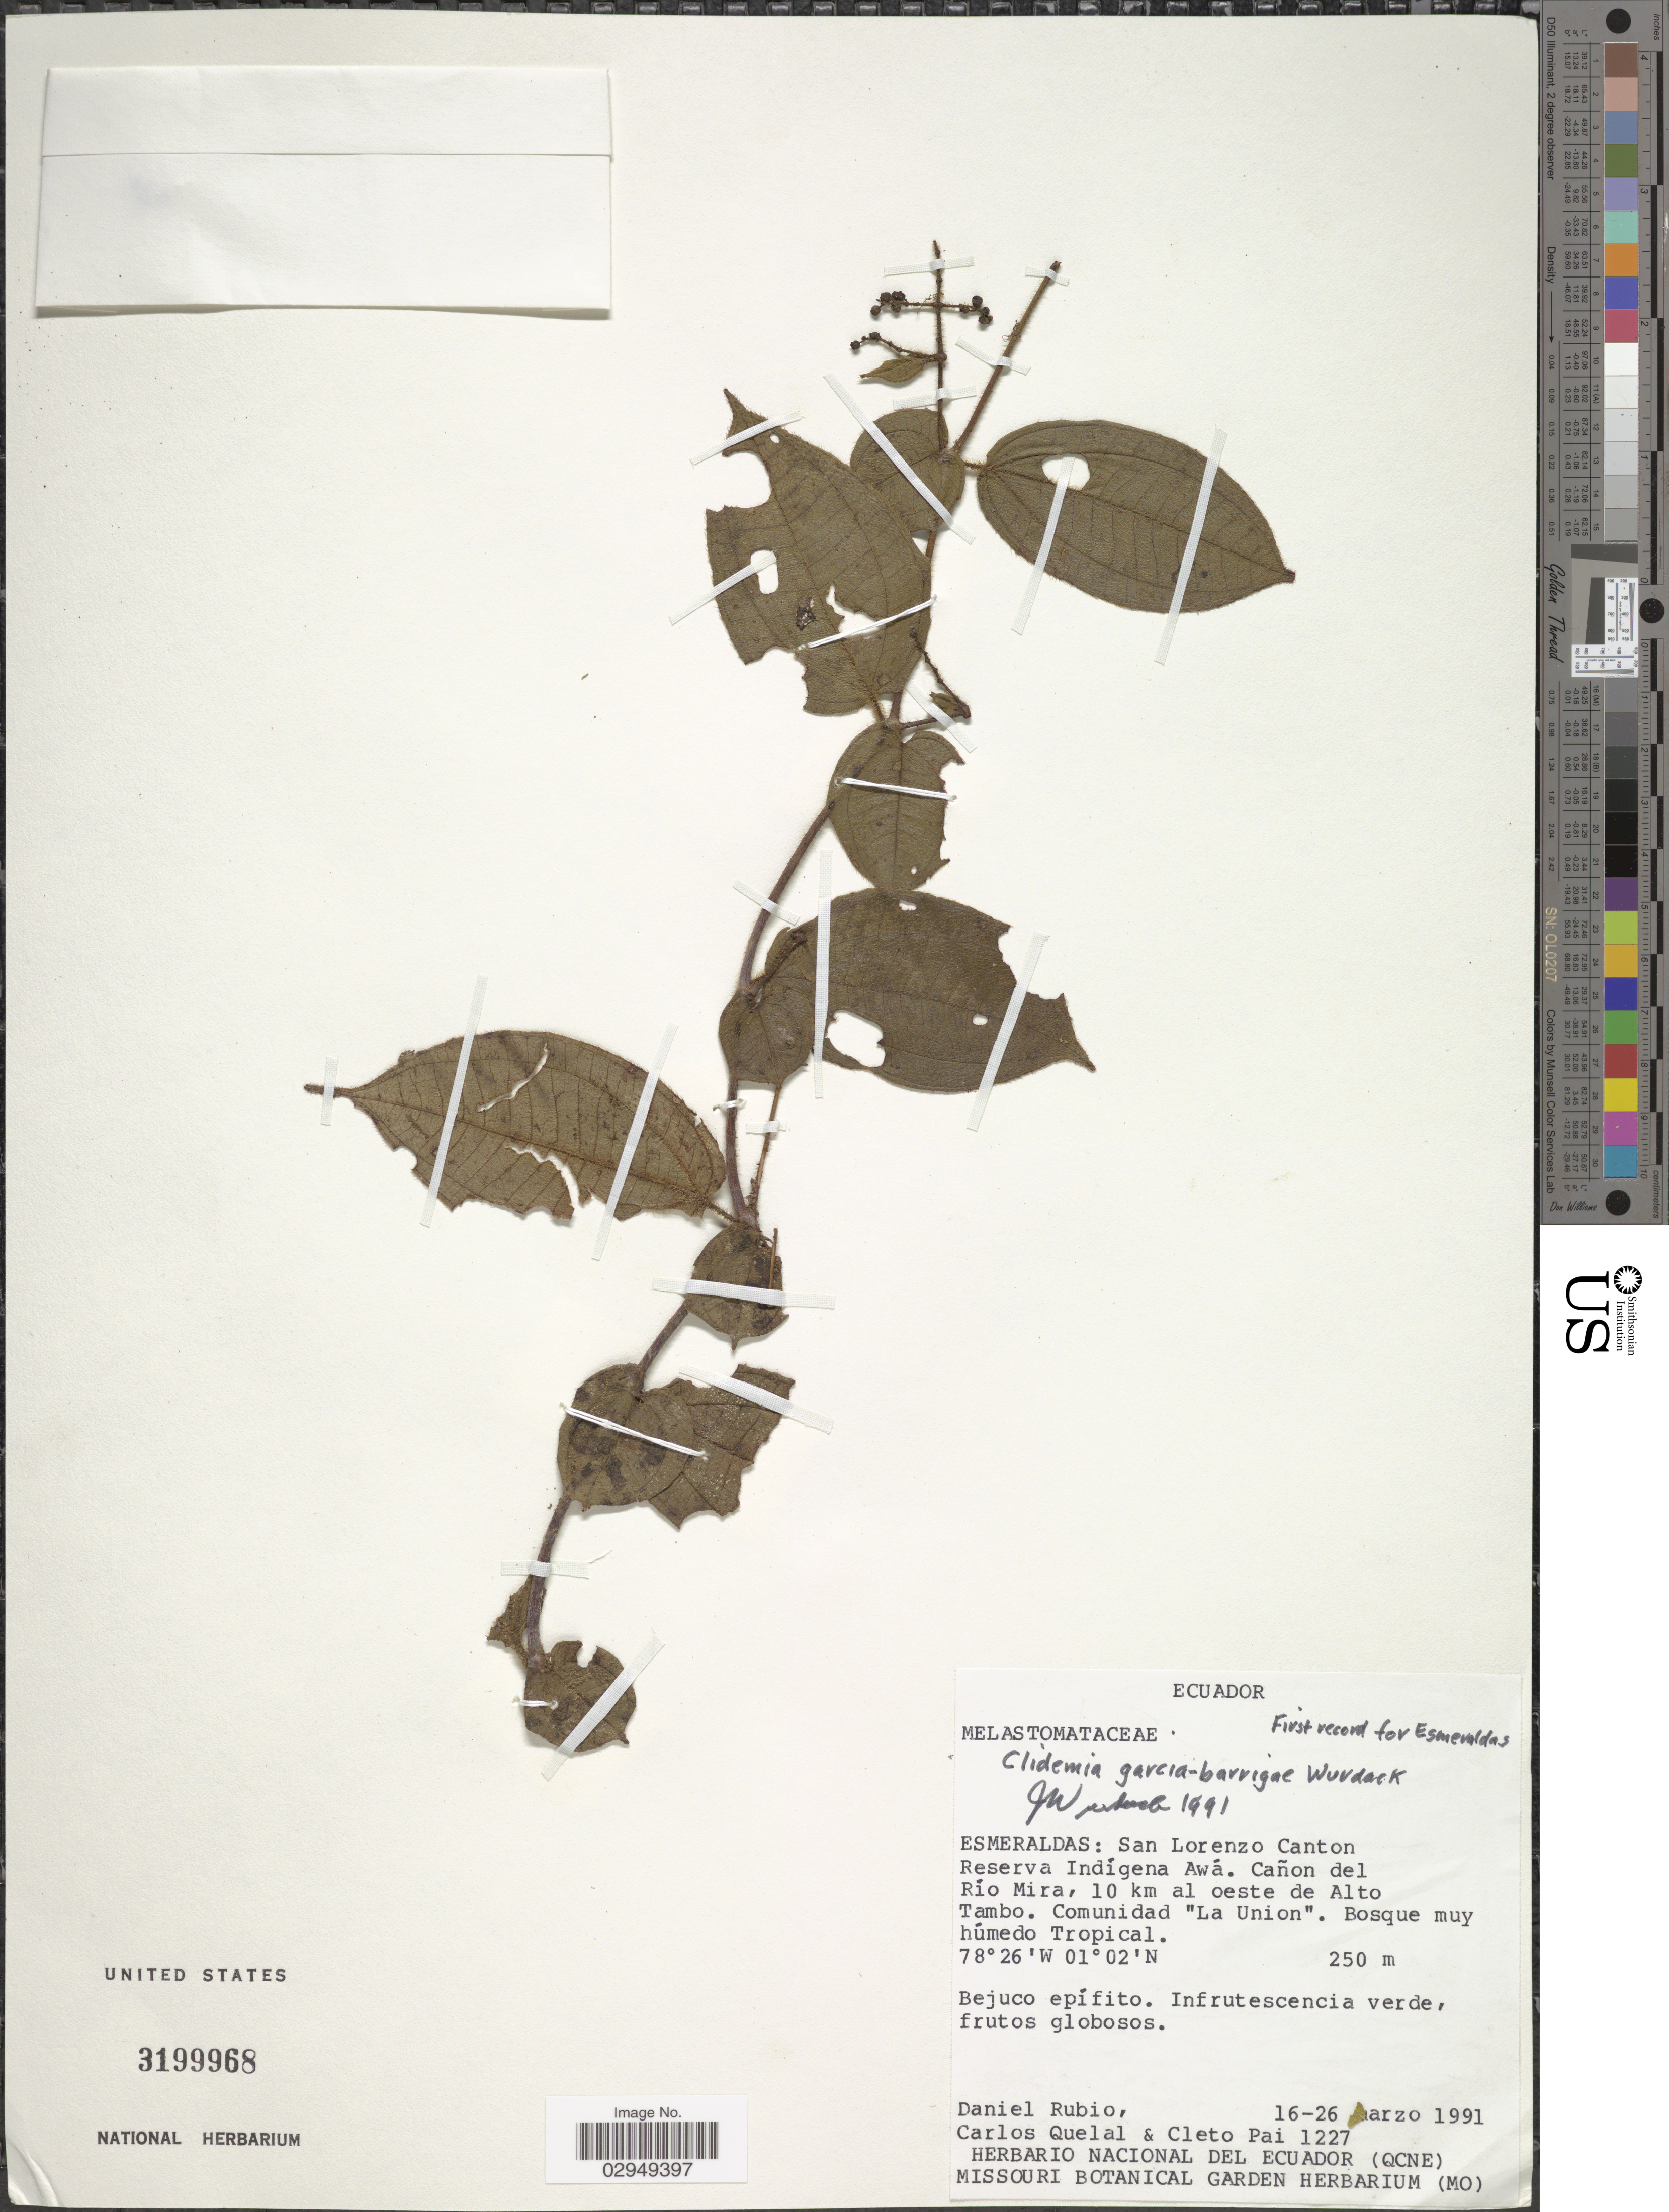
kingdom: Plantae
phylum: Tracheophyta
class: Magnoliopsida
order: Myrtales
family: Melastomataceae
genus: Clidemia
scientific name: Clidemia garcia-barrigae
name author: Wurdack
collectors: D. Rubio, C. Quelal & C. Pai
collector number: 1227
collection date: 1991-03-16/1991-03-26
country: Ecuador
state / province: Esmeraldas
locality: Esmeraldas: San Lorenzo Canton. Reserva Indígena Awá. Cañon del Río Mira, 10 km al oeste de Alto Tambo. Comunidad "La Union".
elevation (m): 250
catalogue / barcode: US 3199968